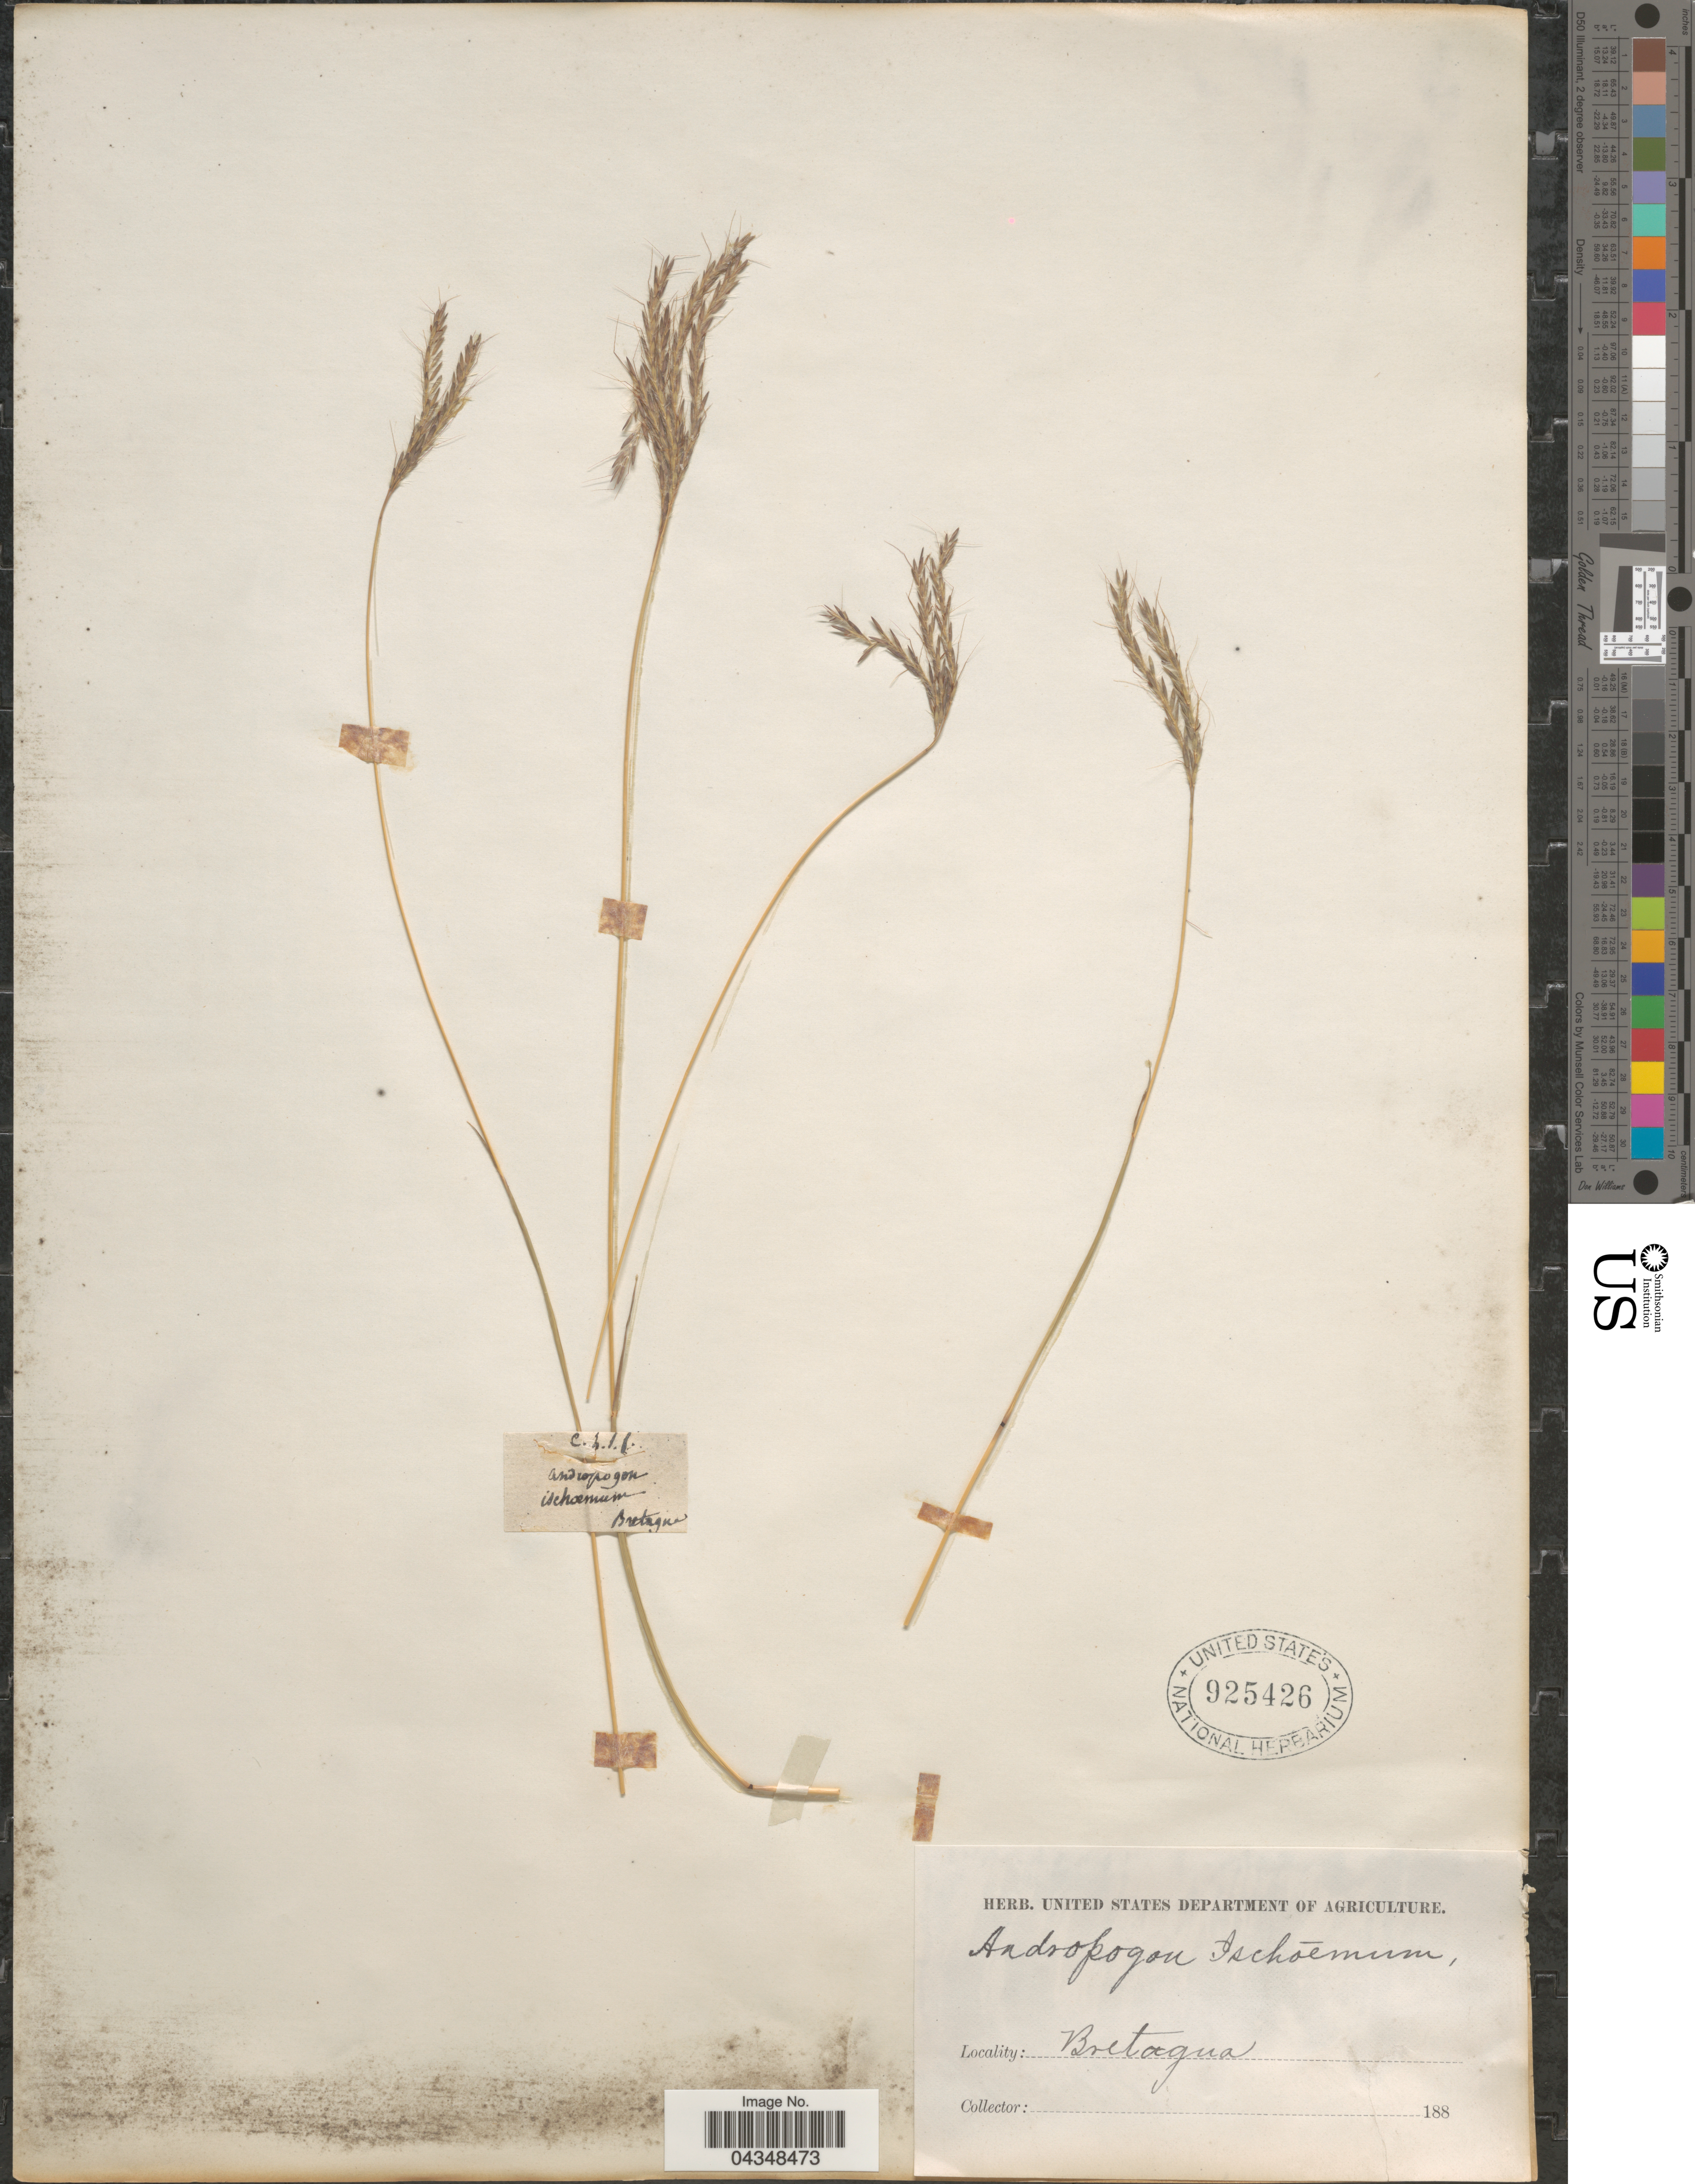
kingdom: Plantae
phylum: Tracheophyta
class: Liliopsida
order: Poales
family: Poaceae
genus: Bothriochloa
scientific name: Bothriochloa ischaemum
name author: (L.) Keng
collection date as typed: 188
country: France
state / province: Bretagne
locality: Bretagna.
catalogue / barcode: US 925426